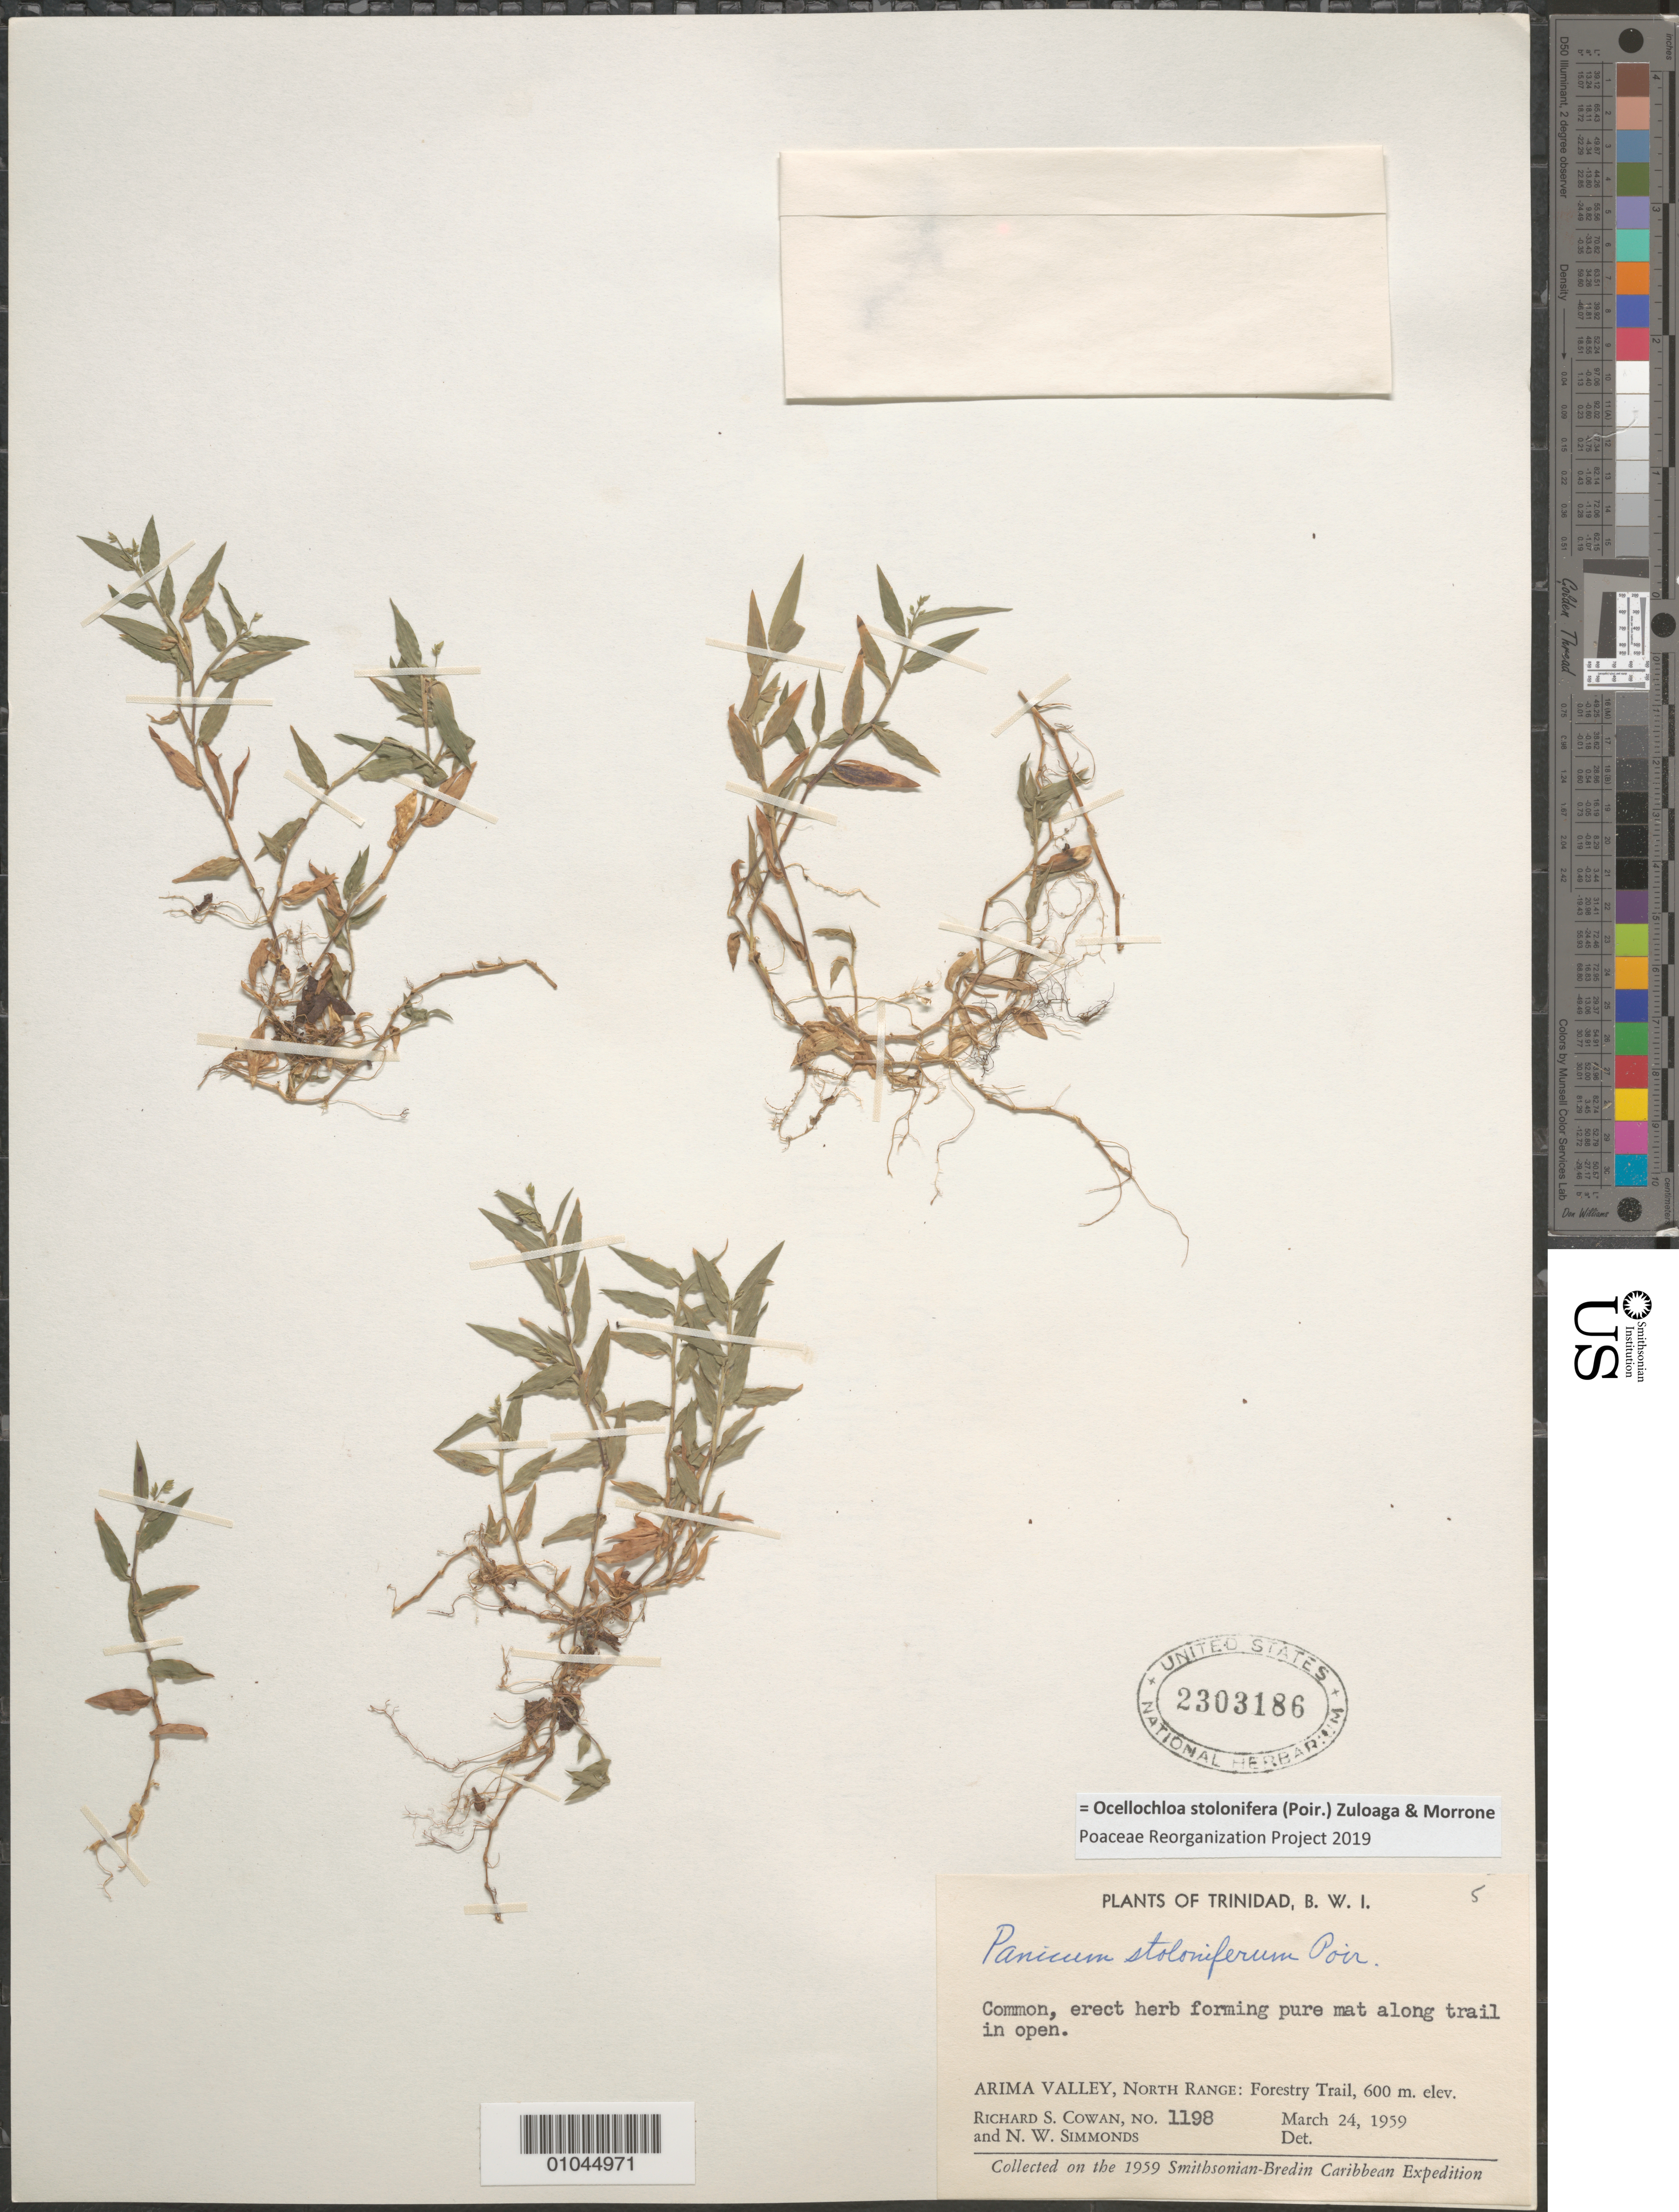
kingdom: Plantae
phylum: Tracheophyta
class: Liliopsida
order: Poales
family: Poaceae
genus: Panicum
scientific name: Panicum stoloniferum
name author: Poir.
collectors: R. S. Cowan & N. W. Simmonds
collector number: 1198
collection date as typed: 24 Mar 1959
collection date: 1959-03-24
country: Trinidad and Tobago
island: Trinidad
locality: Arima Valley, North Range, Forestry Trail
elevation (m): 600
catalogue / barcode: US 2303186